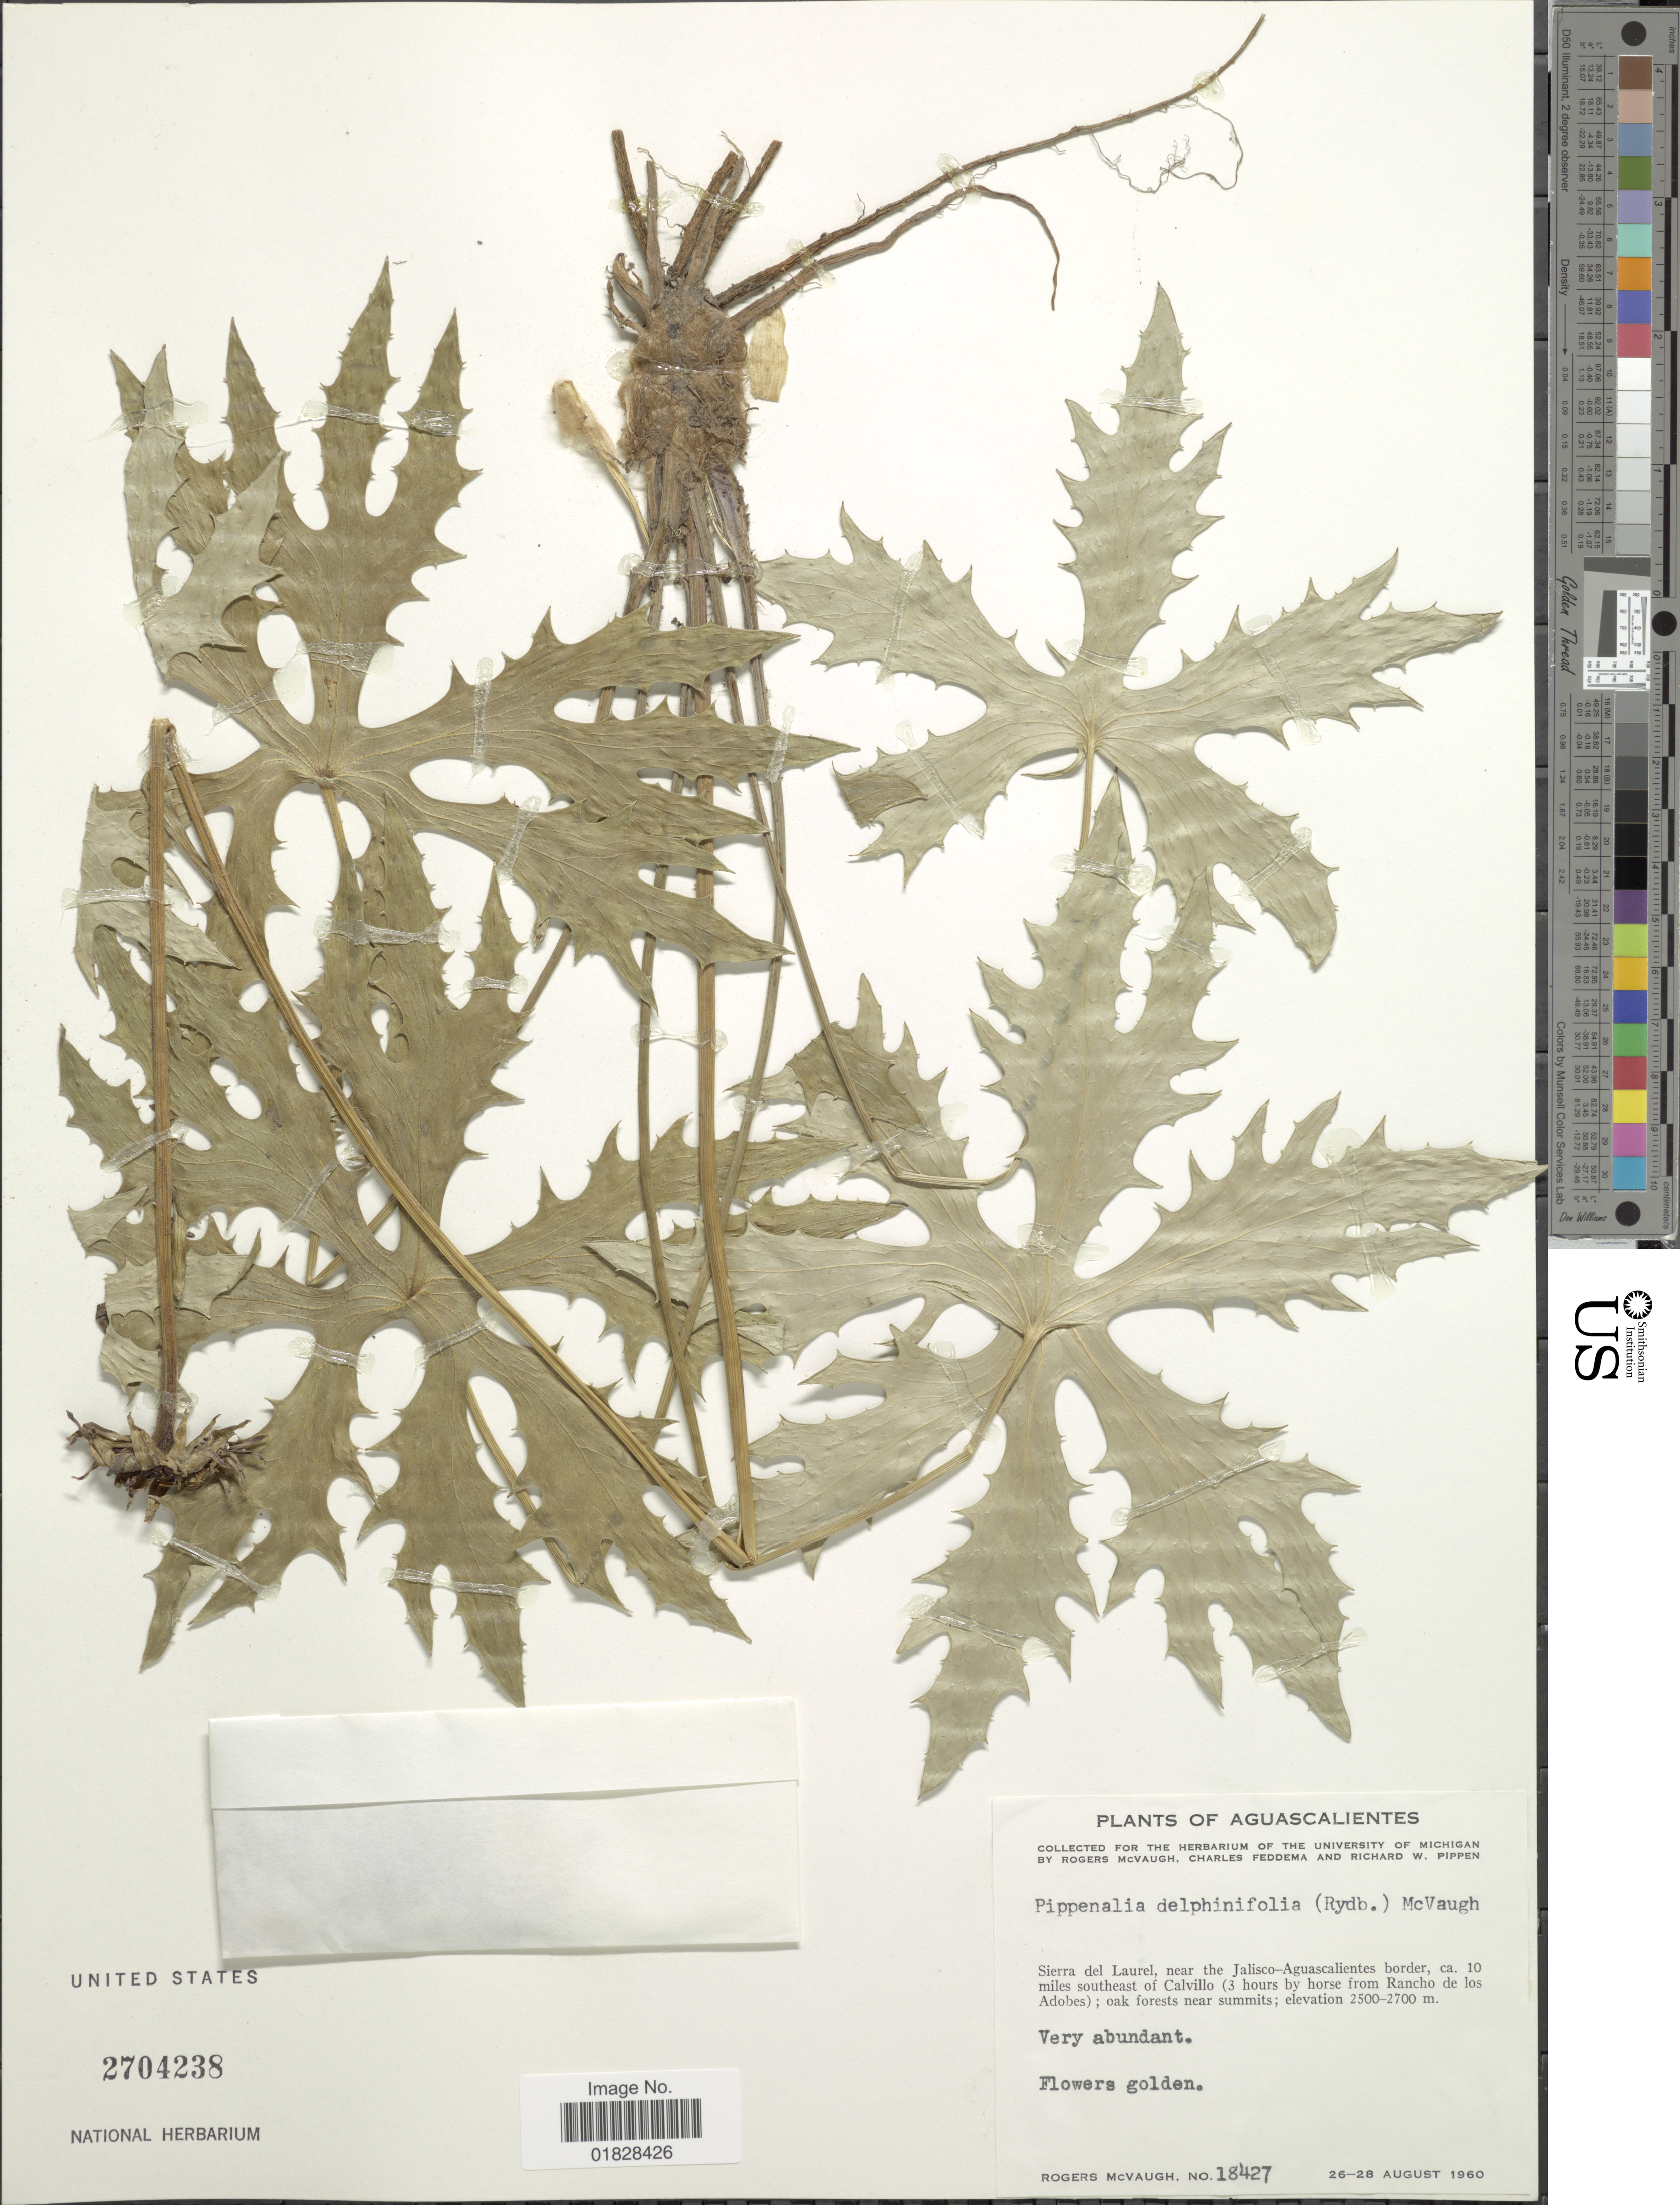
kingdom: Plantae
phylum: Tracheophyta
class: Magnoliopsida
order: Asterales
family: Asteraceae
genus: Pippenalia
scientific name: Pippenalia delphinifolia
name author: (Rydb.) McVaugh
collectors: R. McVaugh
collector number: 18427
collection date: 1960-08-26/1960-08-28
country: Mexico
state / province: Aguascalientes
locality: Sierra del Laurel, near the Jalisco-Aguascalientes border, ca. 10 miles southeast of Calvillo (3 hours by horse from Rancho de los Adobes)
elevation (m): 2500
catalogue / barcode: US 2704238